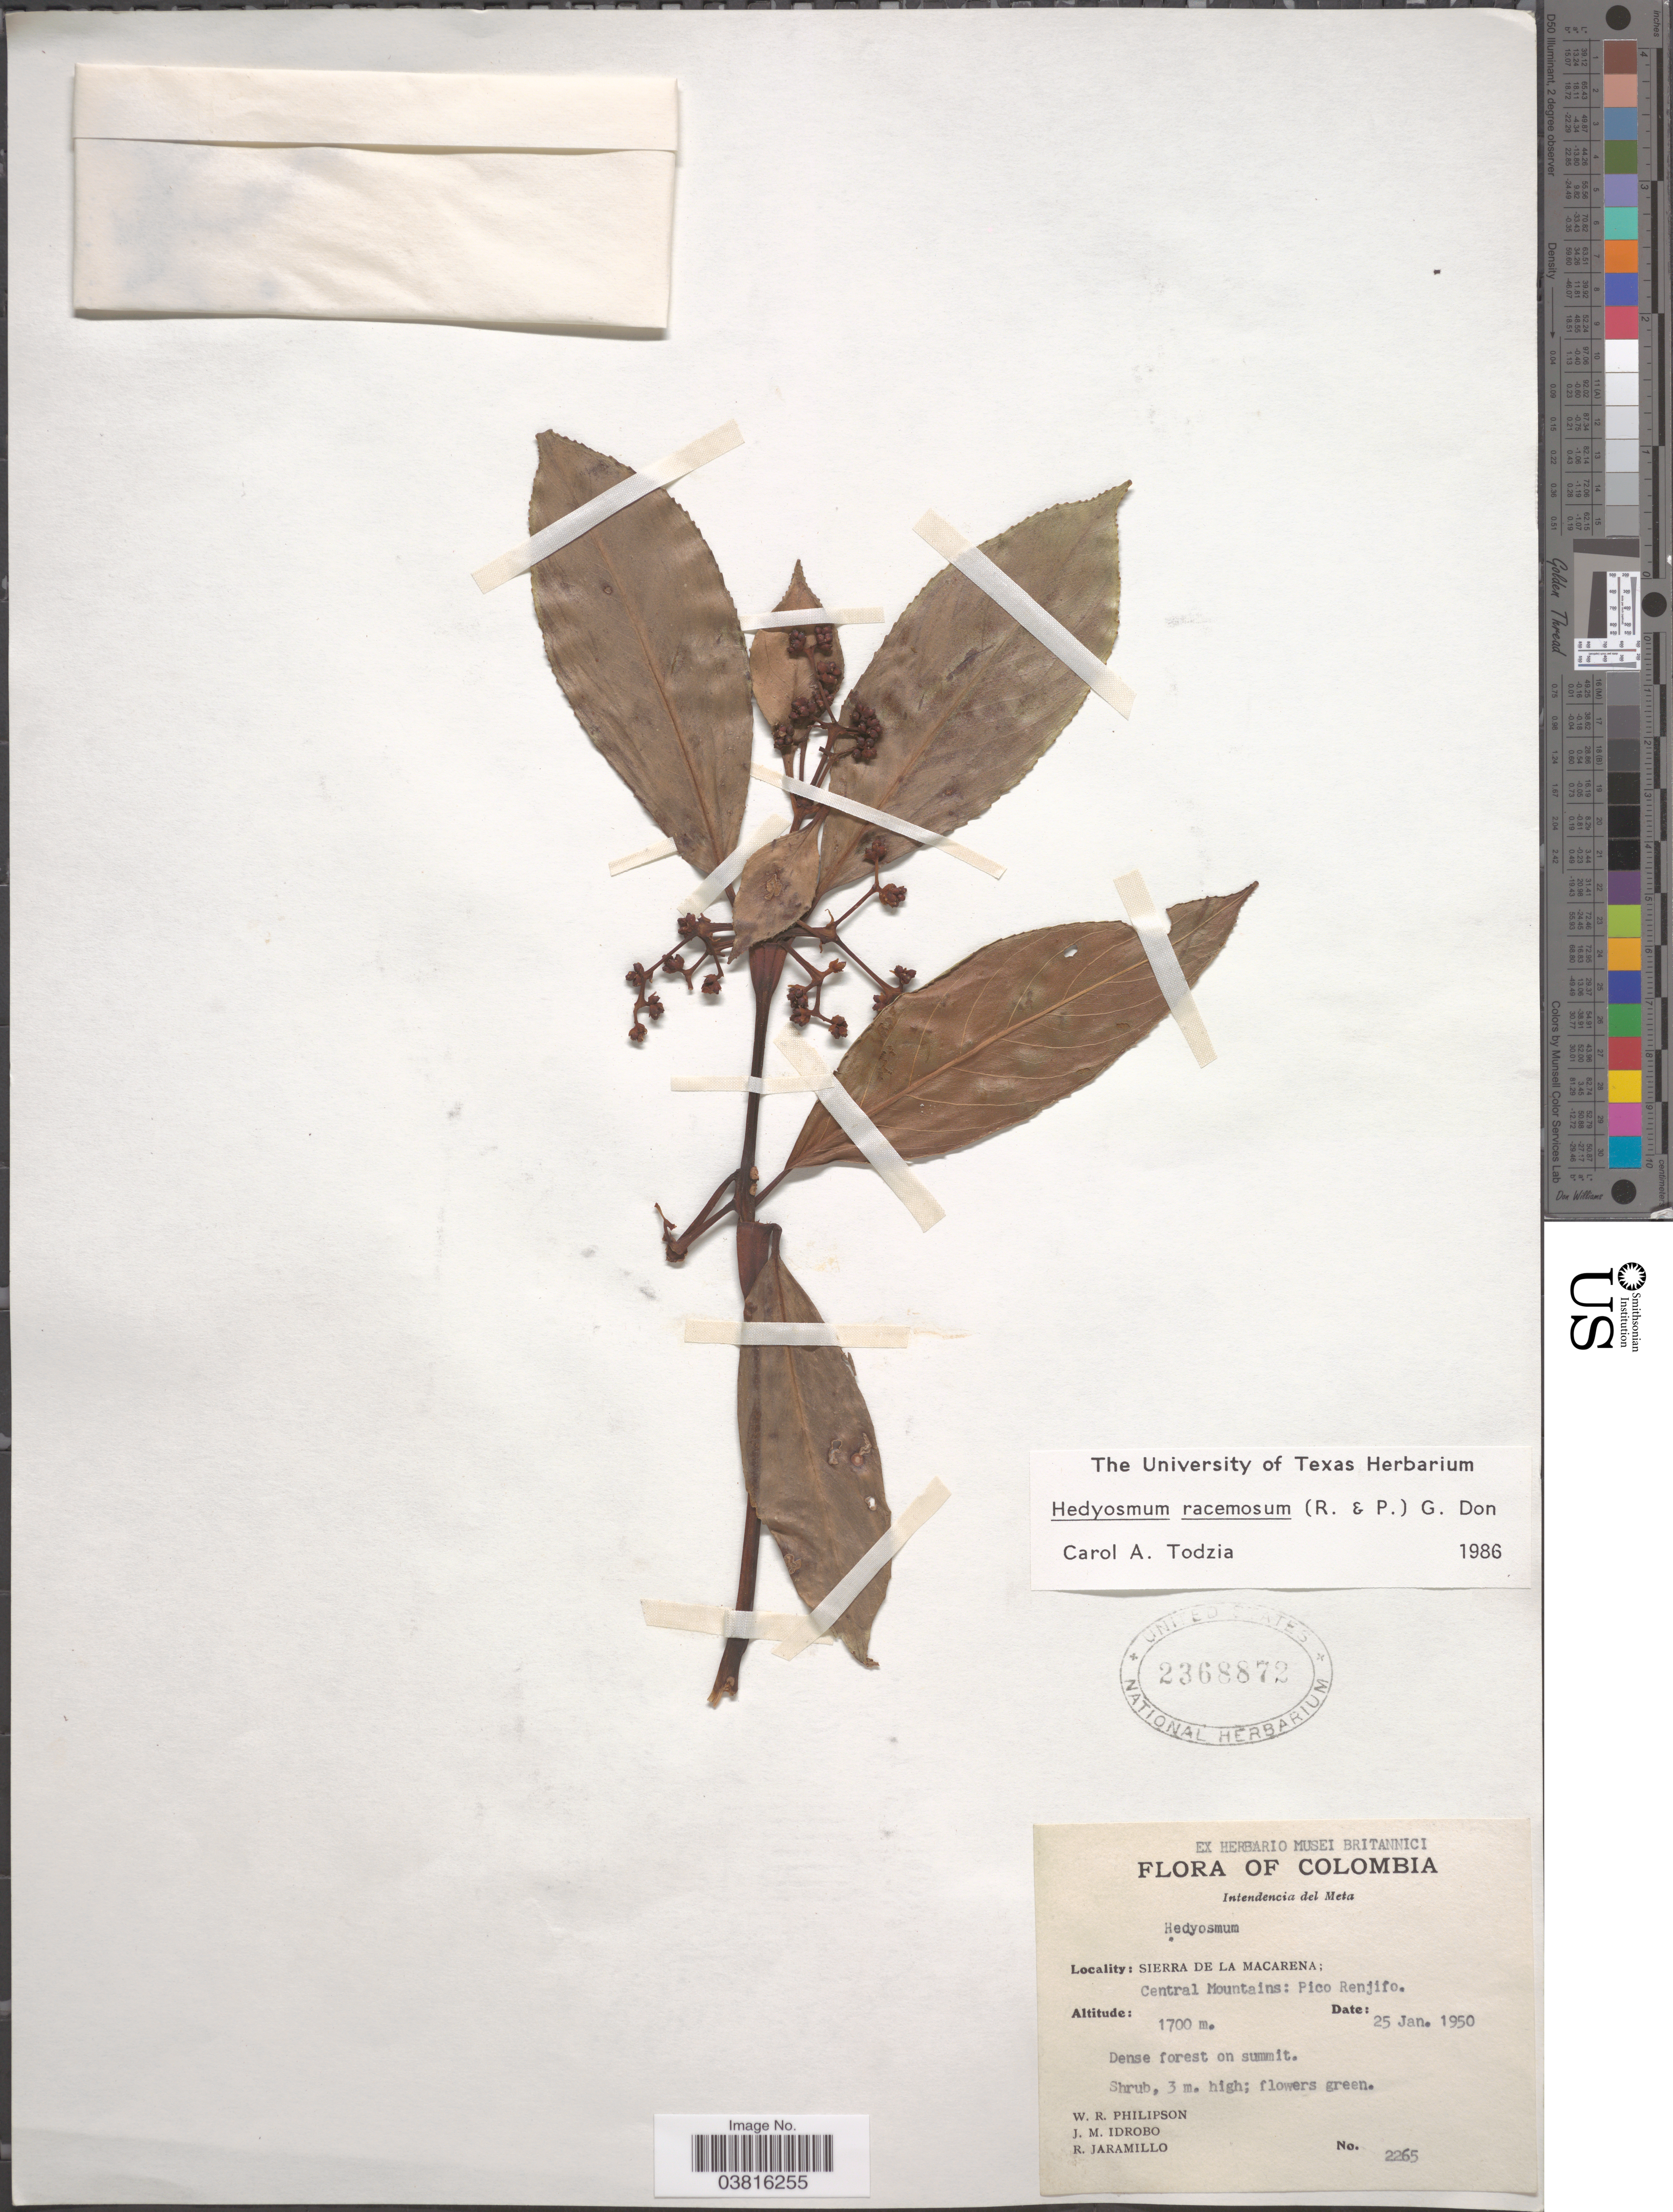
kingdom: Plantae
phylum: Tracheophyta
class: Magnoliopsida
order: Chloranthales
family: Chloranthaceae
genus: Hedyosmum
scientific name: Hedyosmum racemosum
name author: (Ruiz & Pav.) G. Don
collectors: W. R. Philipson, J. M. Idrobo & R. Jaramillo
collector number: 2265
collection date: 1950-01-25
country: Colombia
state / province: Meta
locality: Intendencia del Meta. Sierra de La Macarena; Central Mountains: Pico Renjifo. On summit.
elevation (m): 1700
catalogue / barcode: US 2368872